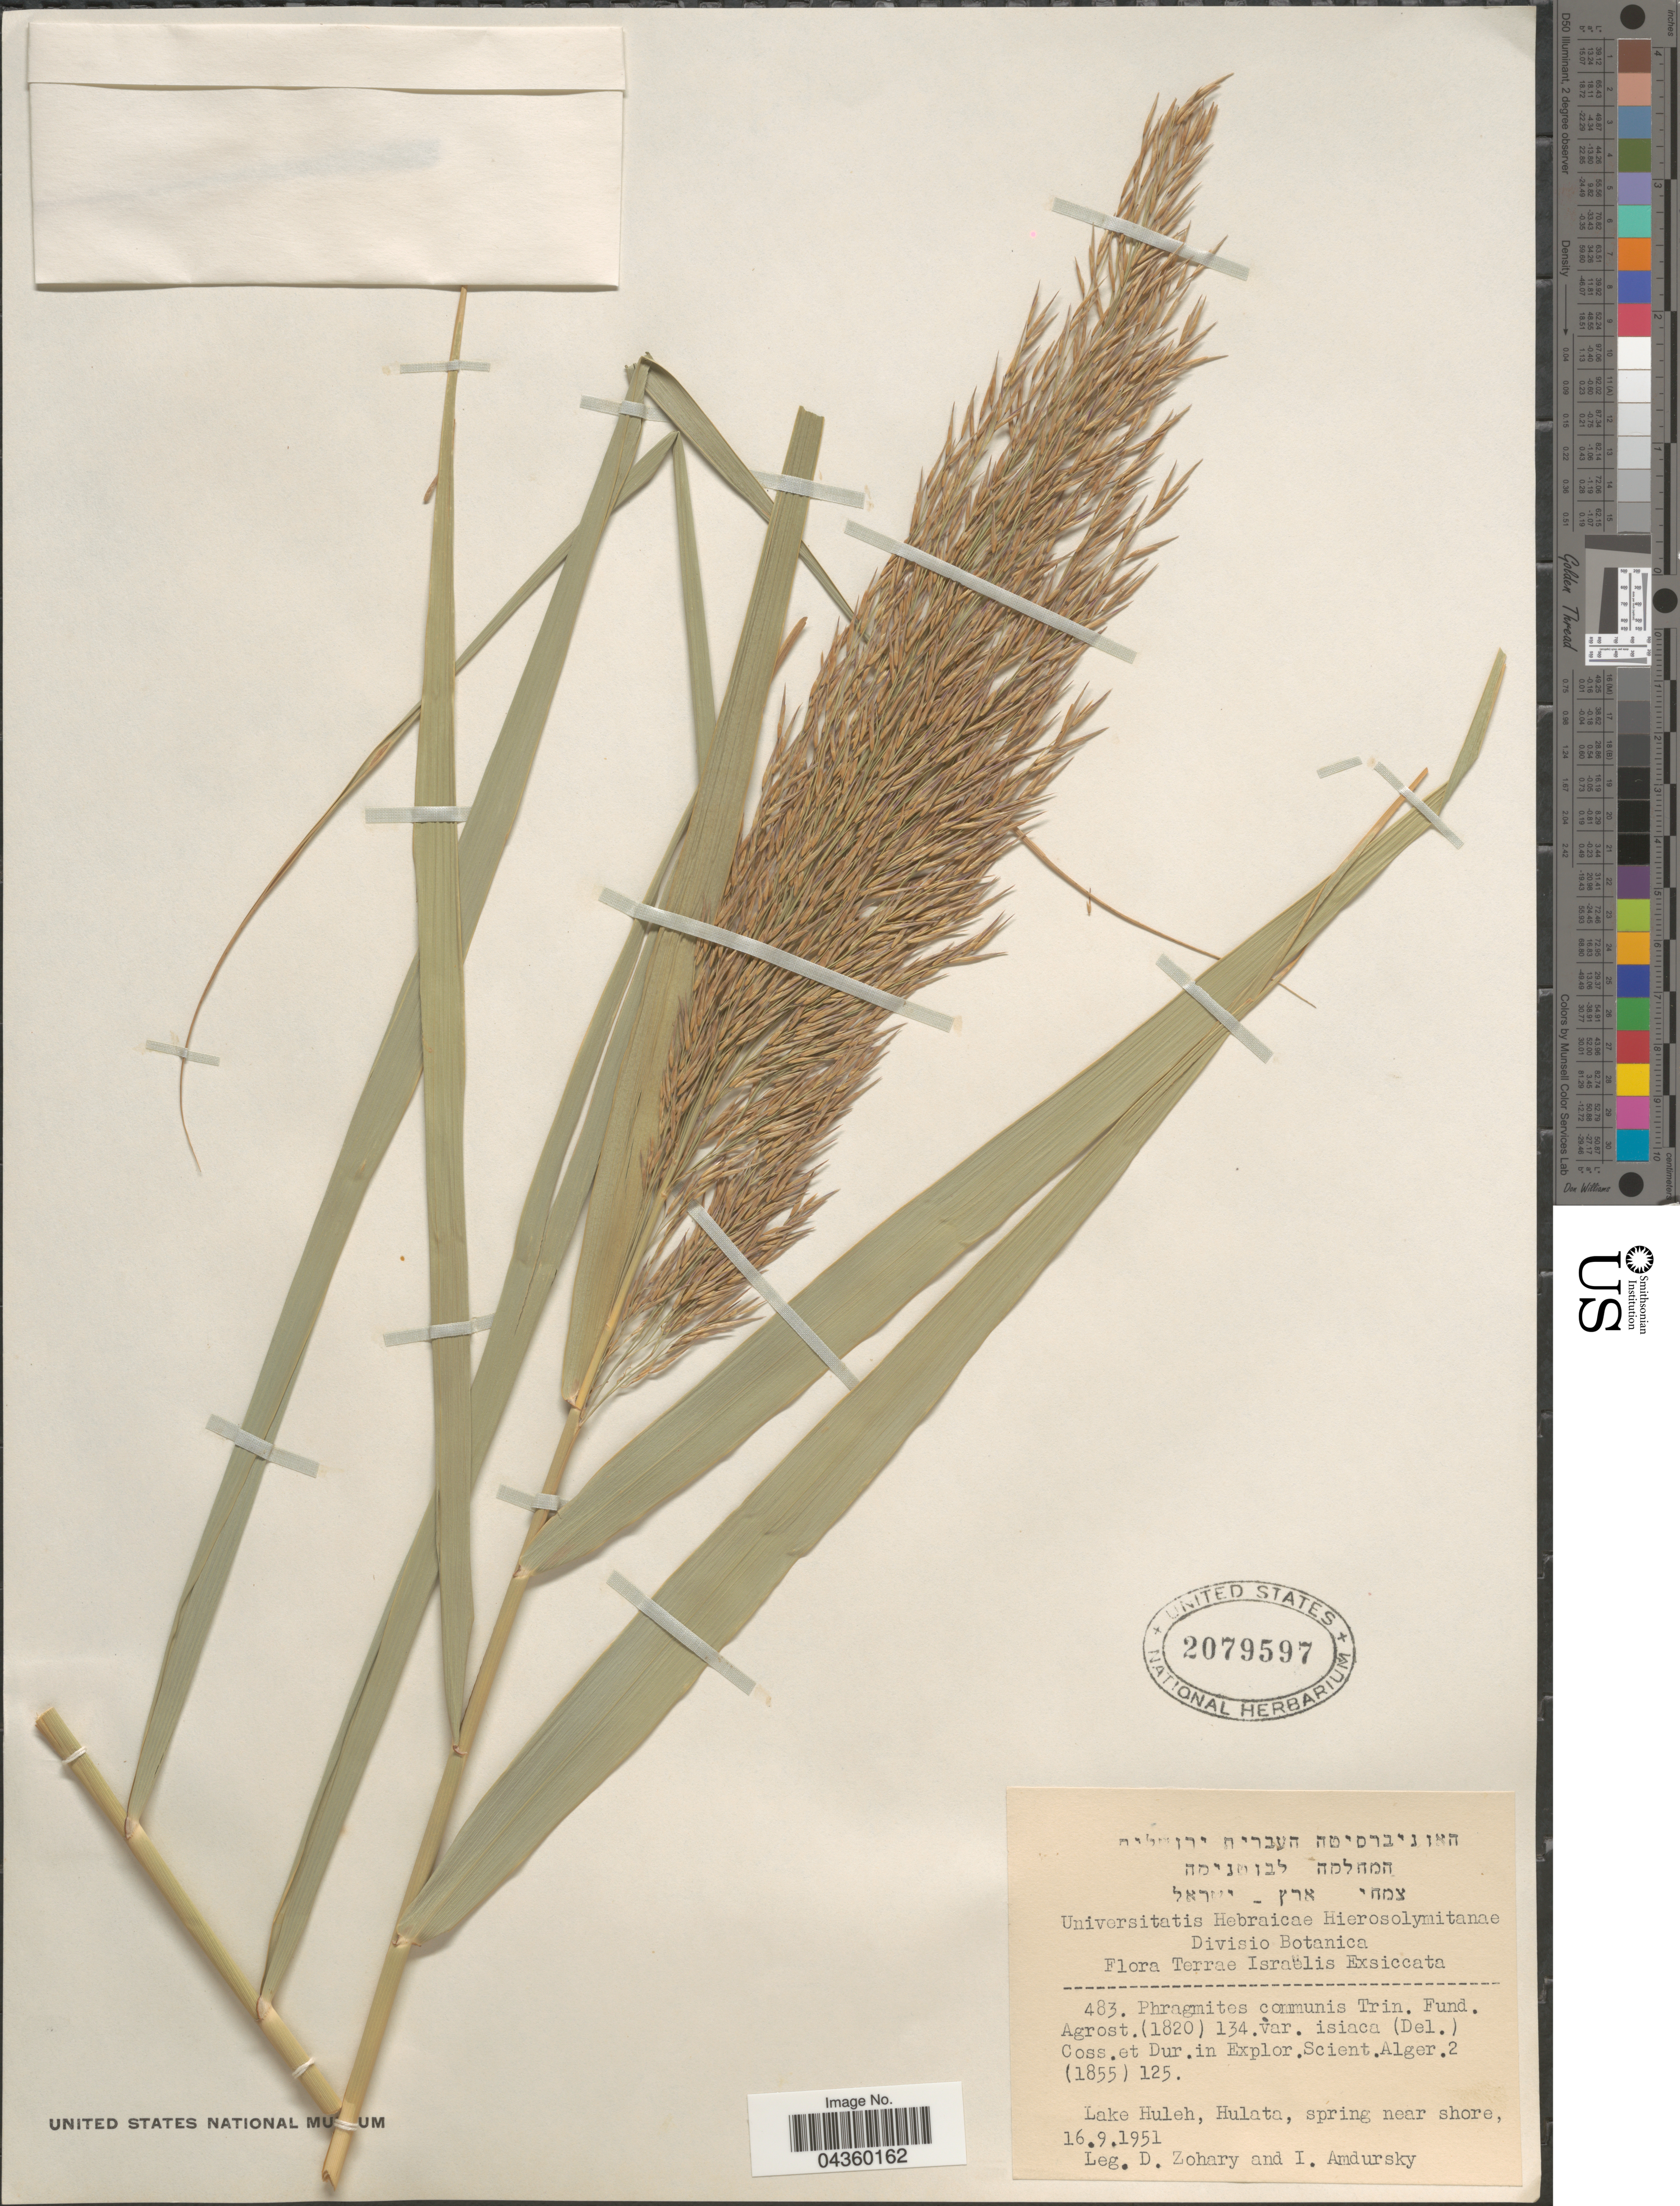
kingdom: Plantae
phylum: Tracheophyta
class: Liliopsida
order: Poales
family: Poaceae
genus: Phragmites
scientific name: Phragmites australis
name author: (Cav.) Trin. ex Steud.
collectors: D. Zohary & I. Amdursky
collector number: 483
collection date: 1951-09-16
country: Israel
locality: Terrae Israëlis. Lake Hulek, Hulata, spring near shore.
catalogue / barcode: US 2079597